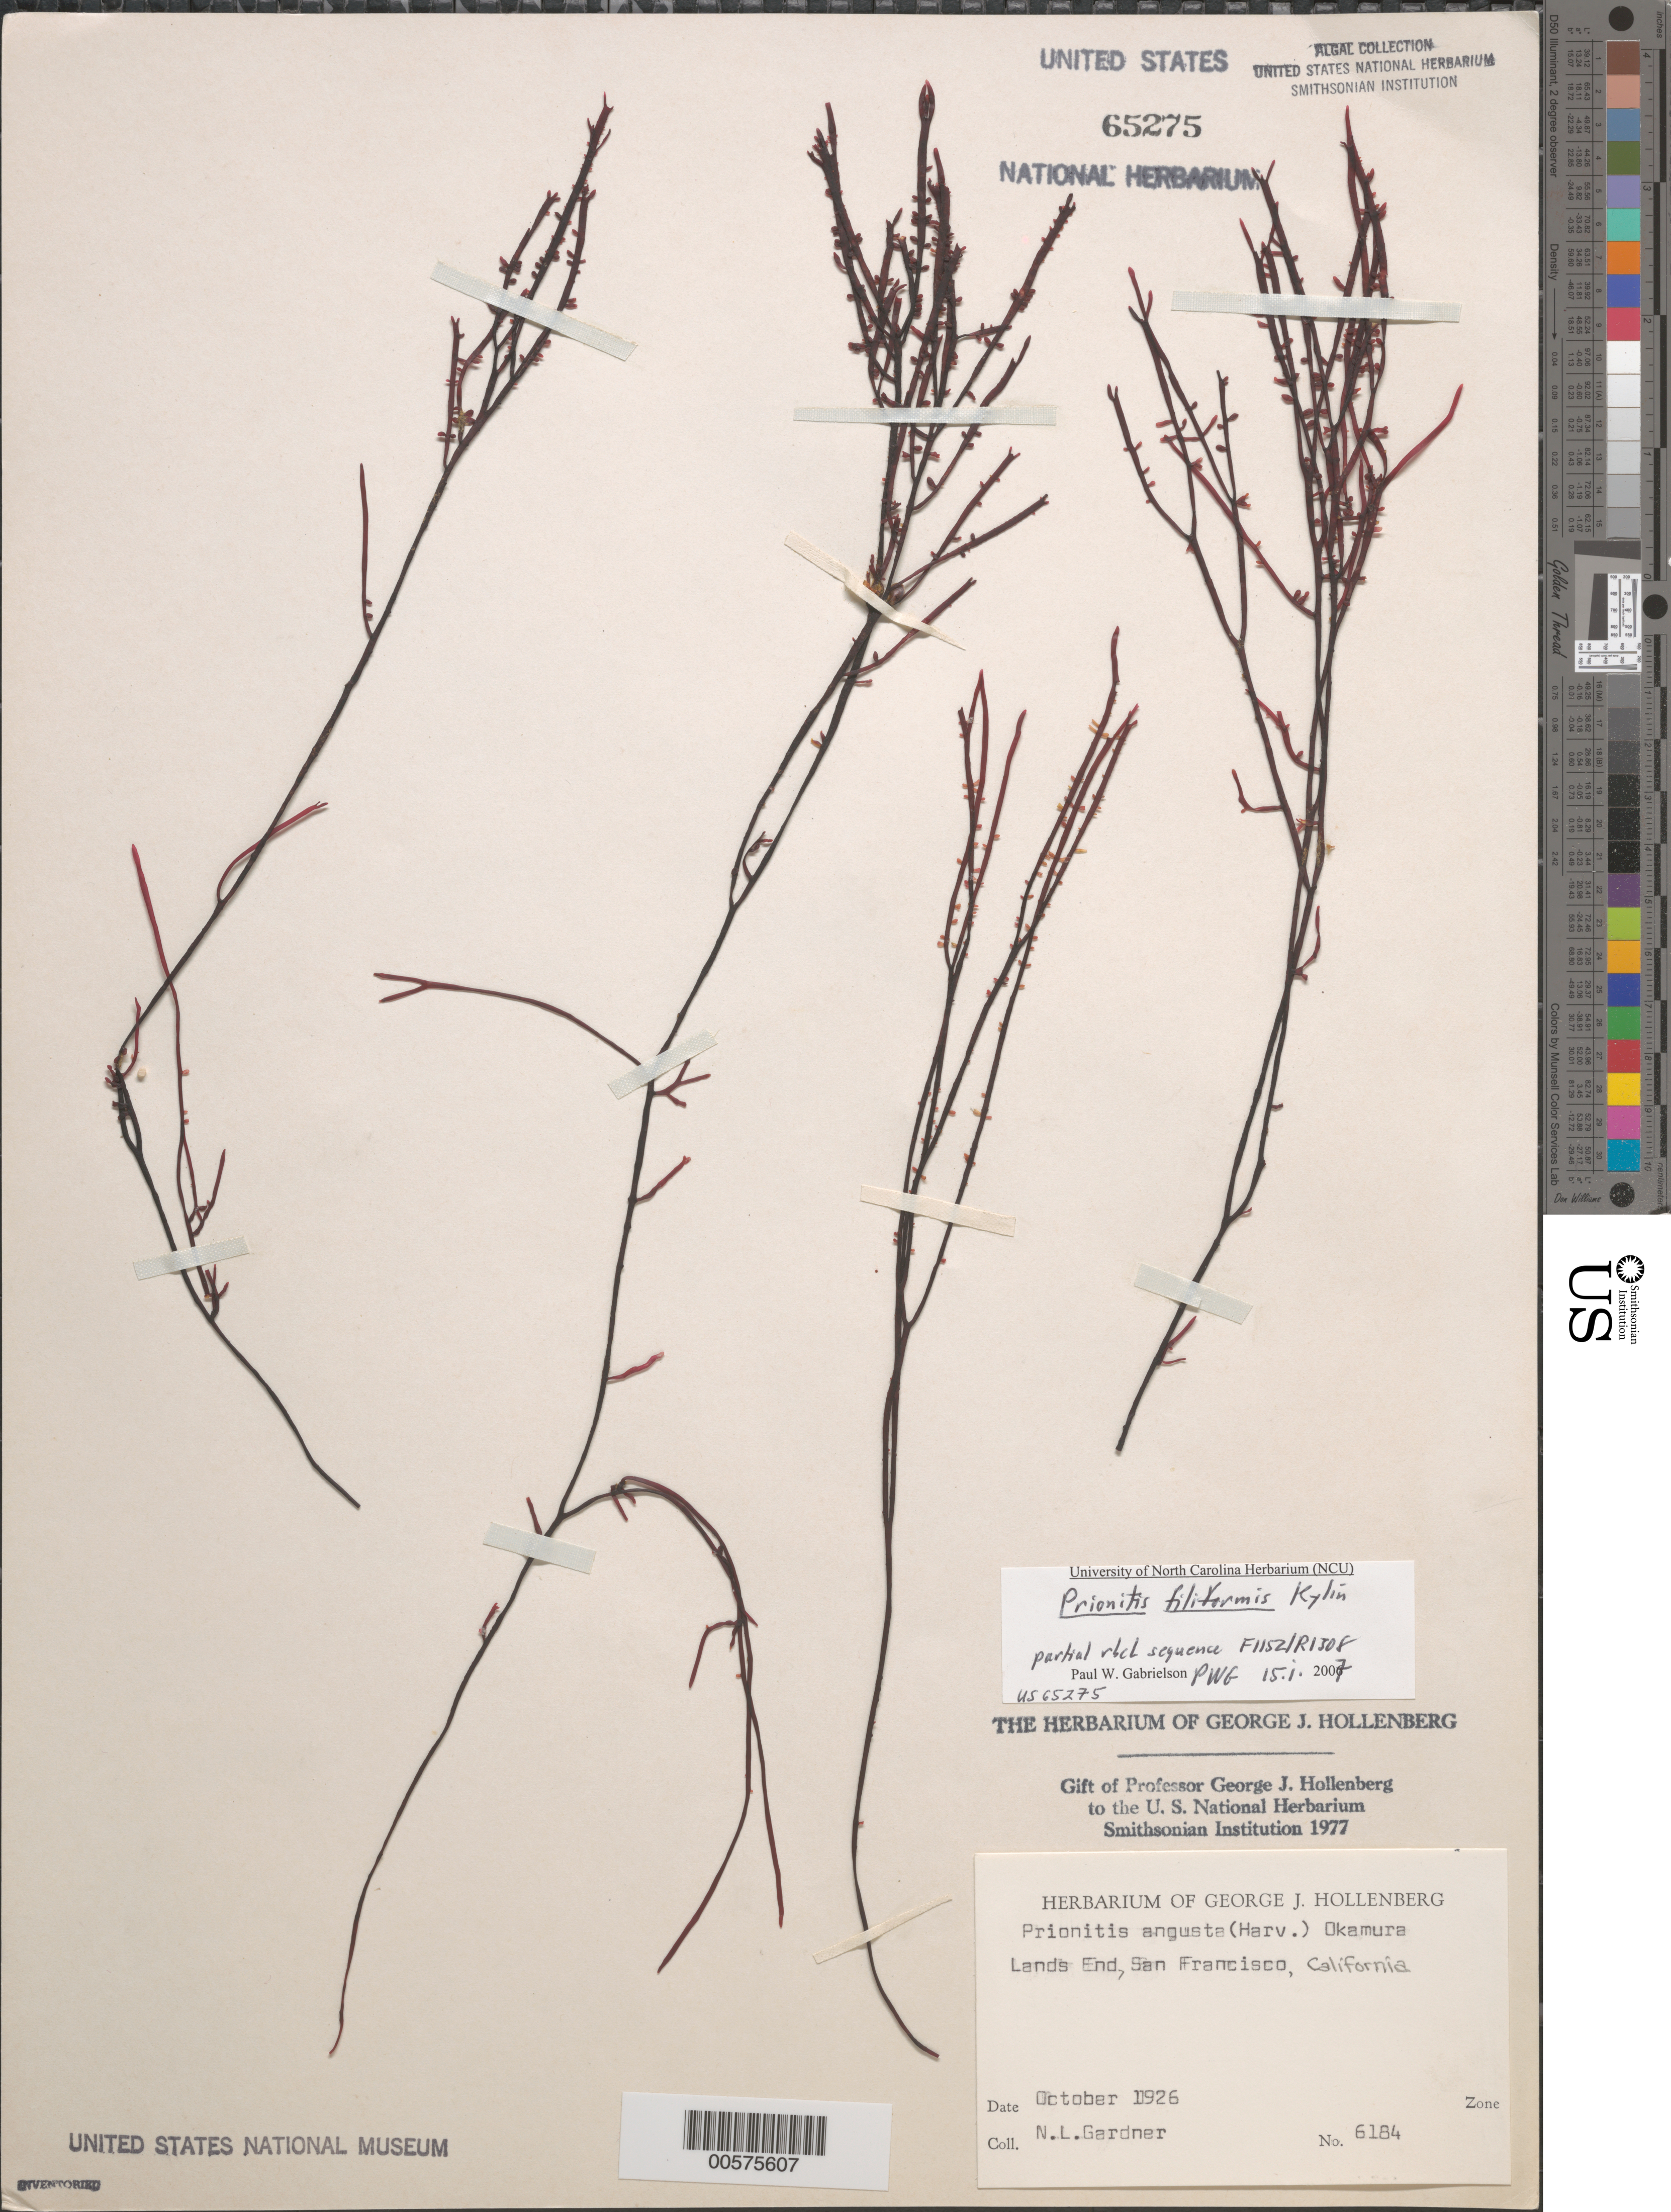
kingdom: Plantae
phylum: Rhodophyta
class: Florideophyceae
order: Halymeniales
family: Halymeniaceae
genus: Prionitis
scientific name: Prionitis filiformis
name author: Kylin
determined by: Gabrielson, P. W.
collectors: N. Gardner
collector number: NLG 6184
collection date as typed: Oct 1926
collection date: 1926-10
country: United States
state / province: California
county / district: San Francisco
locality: San Francisco, Lands End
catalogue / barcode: US 65275